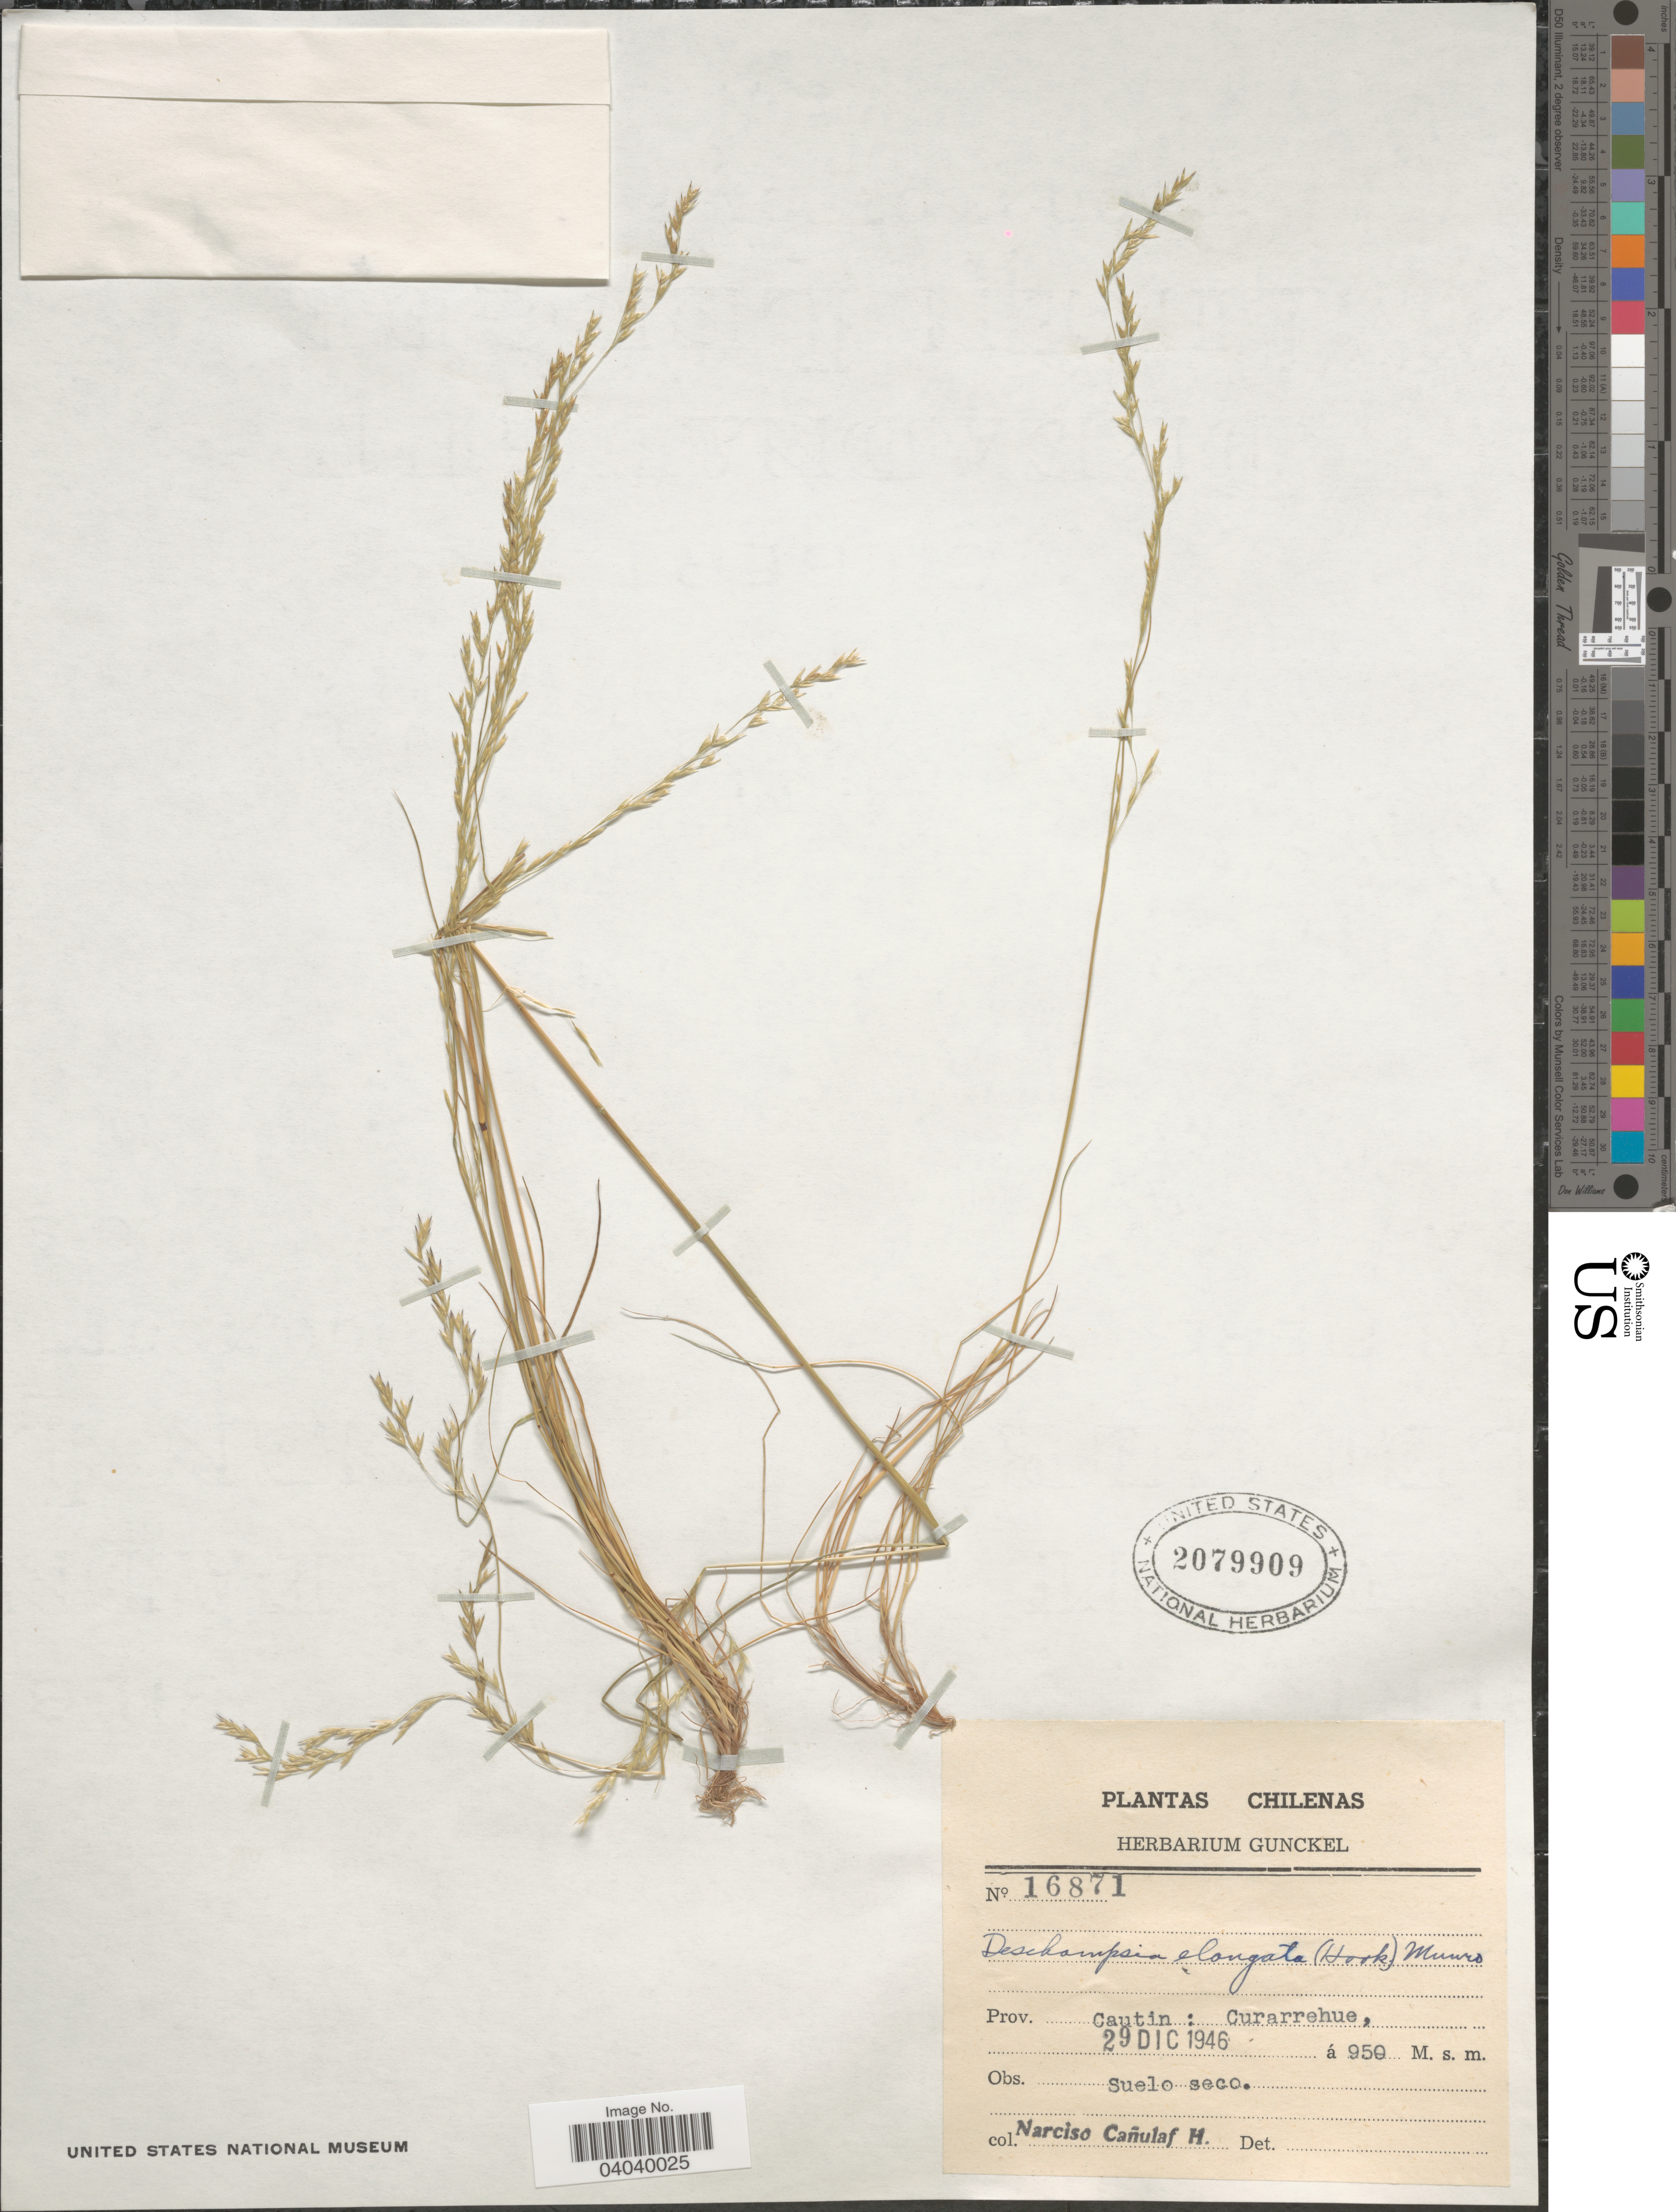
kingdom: Plantae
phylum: Tracheophyta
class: Liliopsida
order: Poales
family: Poaceae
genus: Deschampsia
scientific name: Deschampsia elongata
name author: (Hook.) Munro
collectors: N. Canulaf H.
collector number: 16871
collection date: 1946-12-29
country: Chile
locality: Prov. Cautin: Curarrehue.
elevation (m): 950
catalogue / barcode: US 2079909